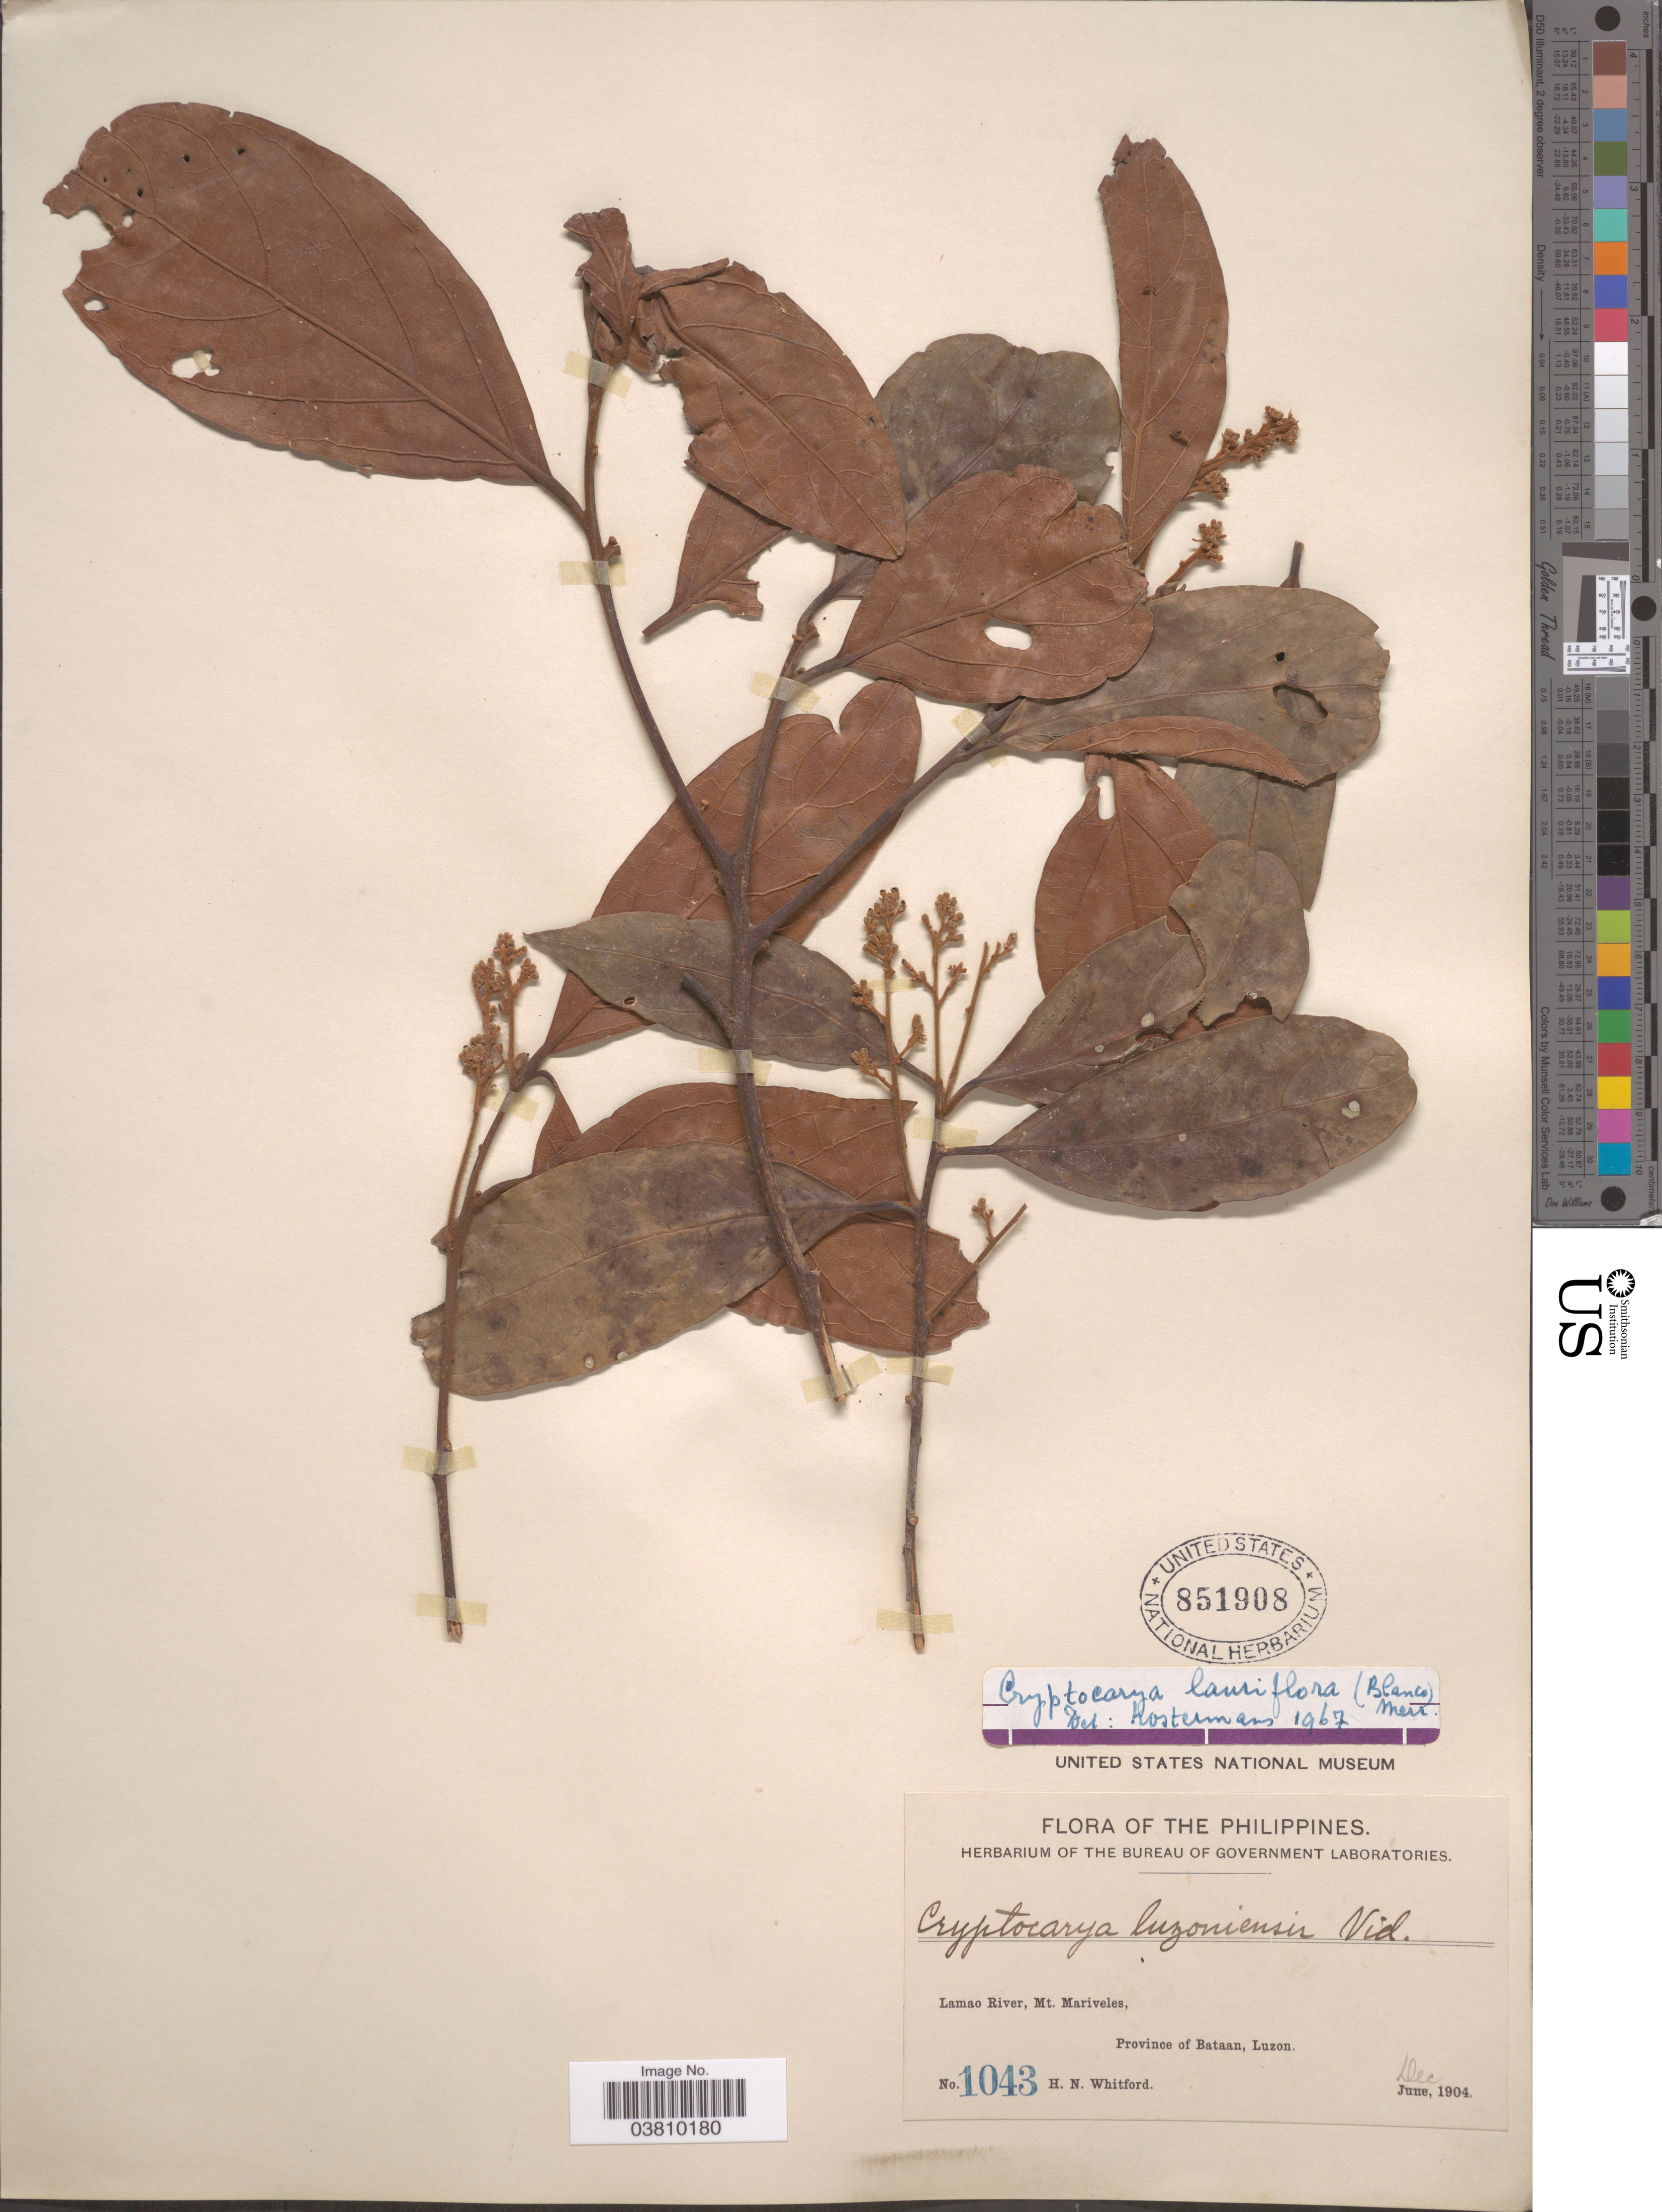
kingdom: Plantae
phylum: Tracheophyta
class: Magnoliopsida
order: Laurales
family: Lauraceae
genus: Cryptocarya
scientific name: Cryptocarya lauriflora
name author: (Blanco) Merr.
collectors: H. N. Whitford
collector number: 1043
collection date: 1904-12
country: Philippines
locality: Lamao River, Mt. Mariveles, Province of Bataan, Luzon.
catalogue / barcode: US 851908